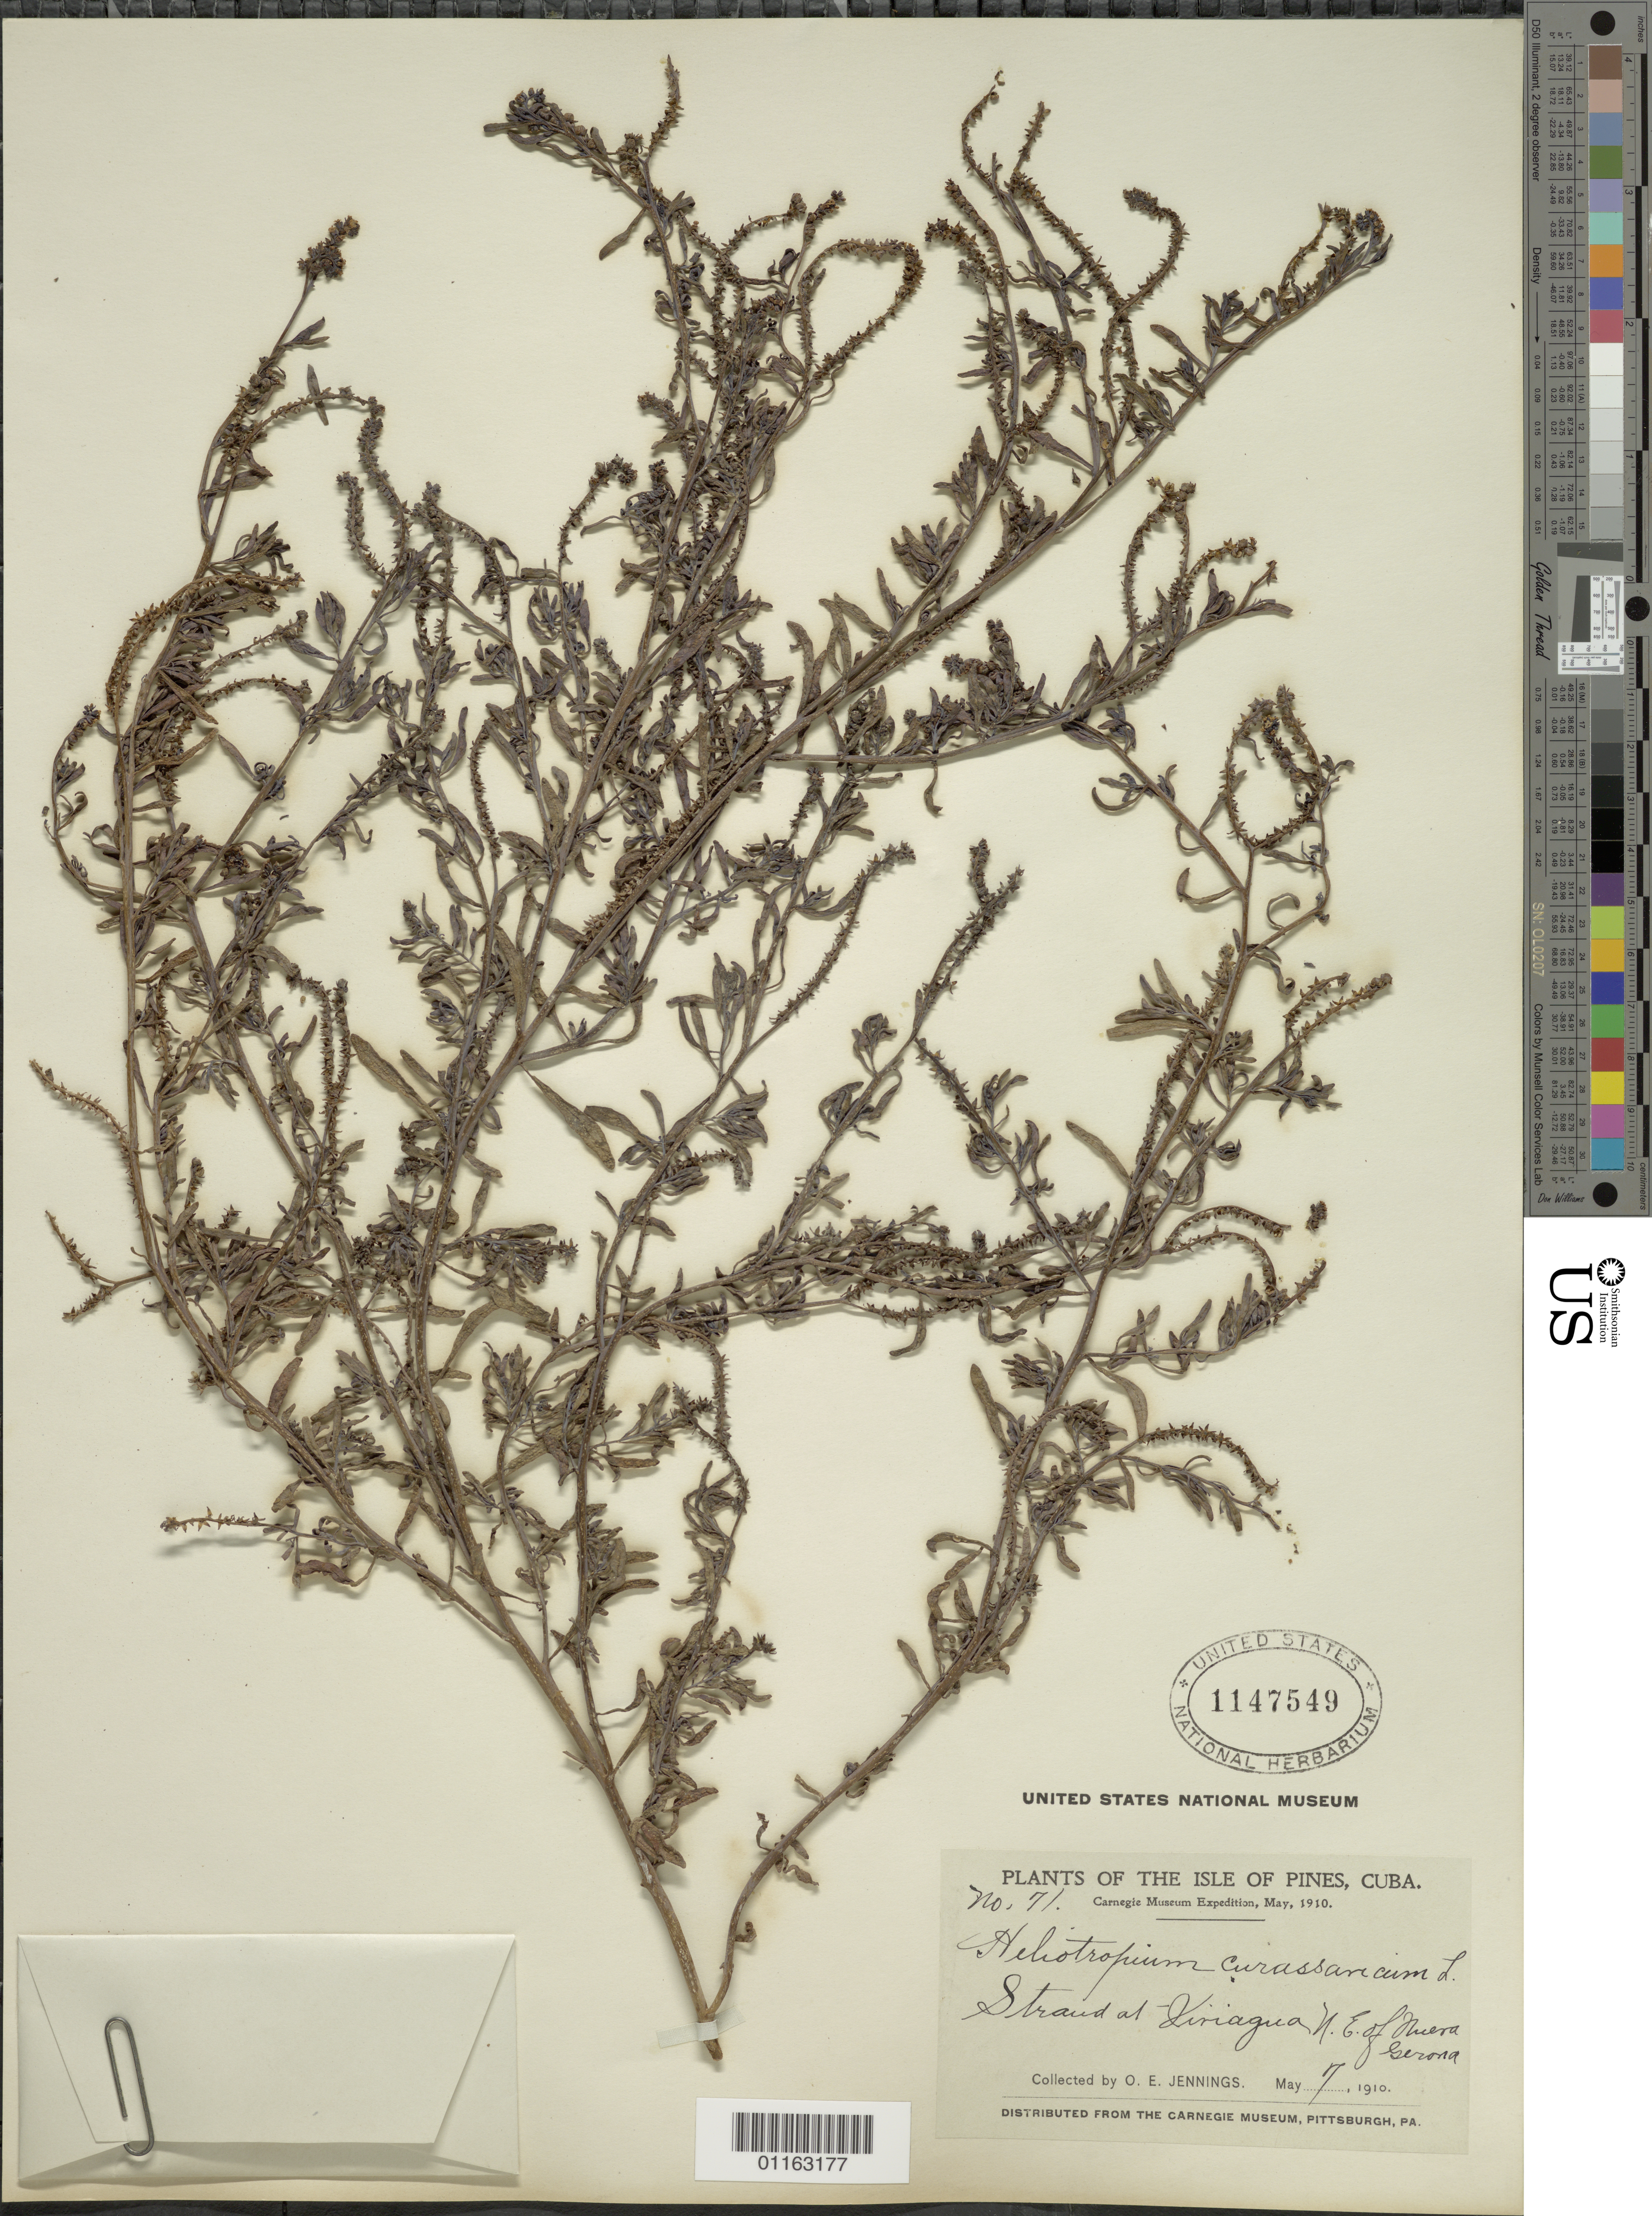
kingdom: Plantae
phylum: Tracheophyta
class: Magnoliopsida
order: Boraginales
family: Heliotropiaceae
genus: Heliotropium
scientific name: Heliotropium curassavicum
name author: L.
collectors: O. E. Jennings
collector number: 71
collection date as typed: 07 May 1910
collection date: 1910-05-07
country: Cuba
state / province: Isla de la Juventud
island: Isla de la Juventud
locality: strnad at Kinagua NE of Nueva Gerona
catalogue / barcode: US 1147549